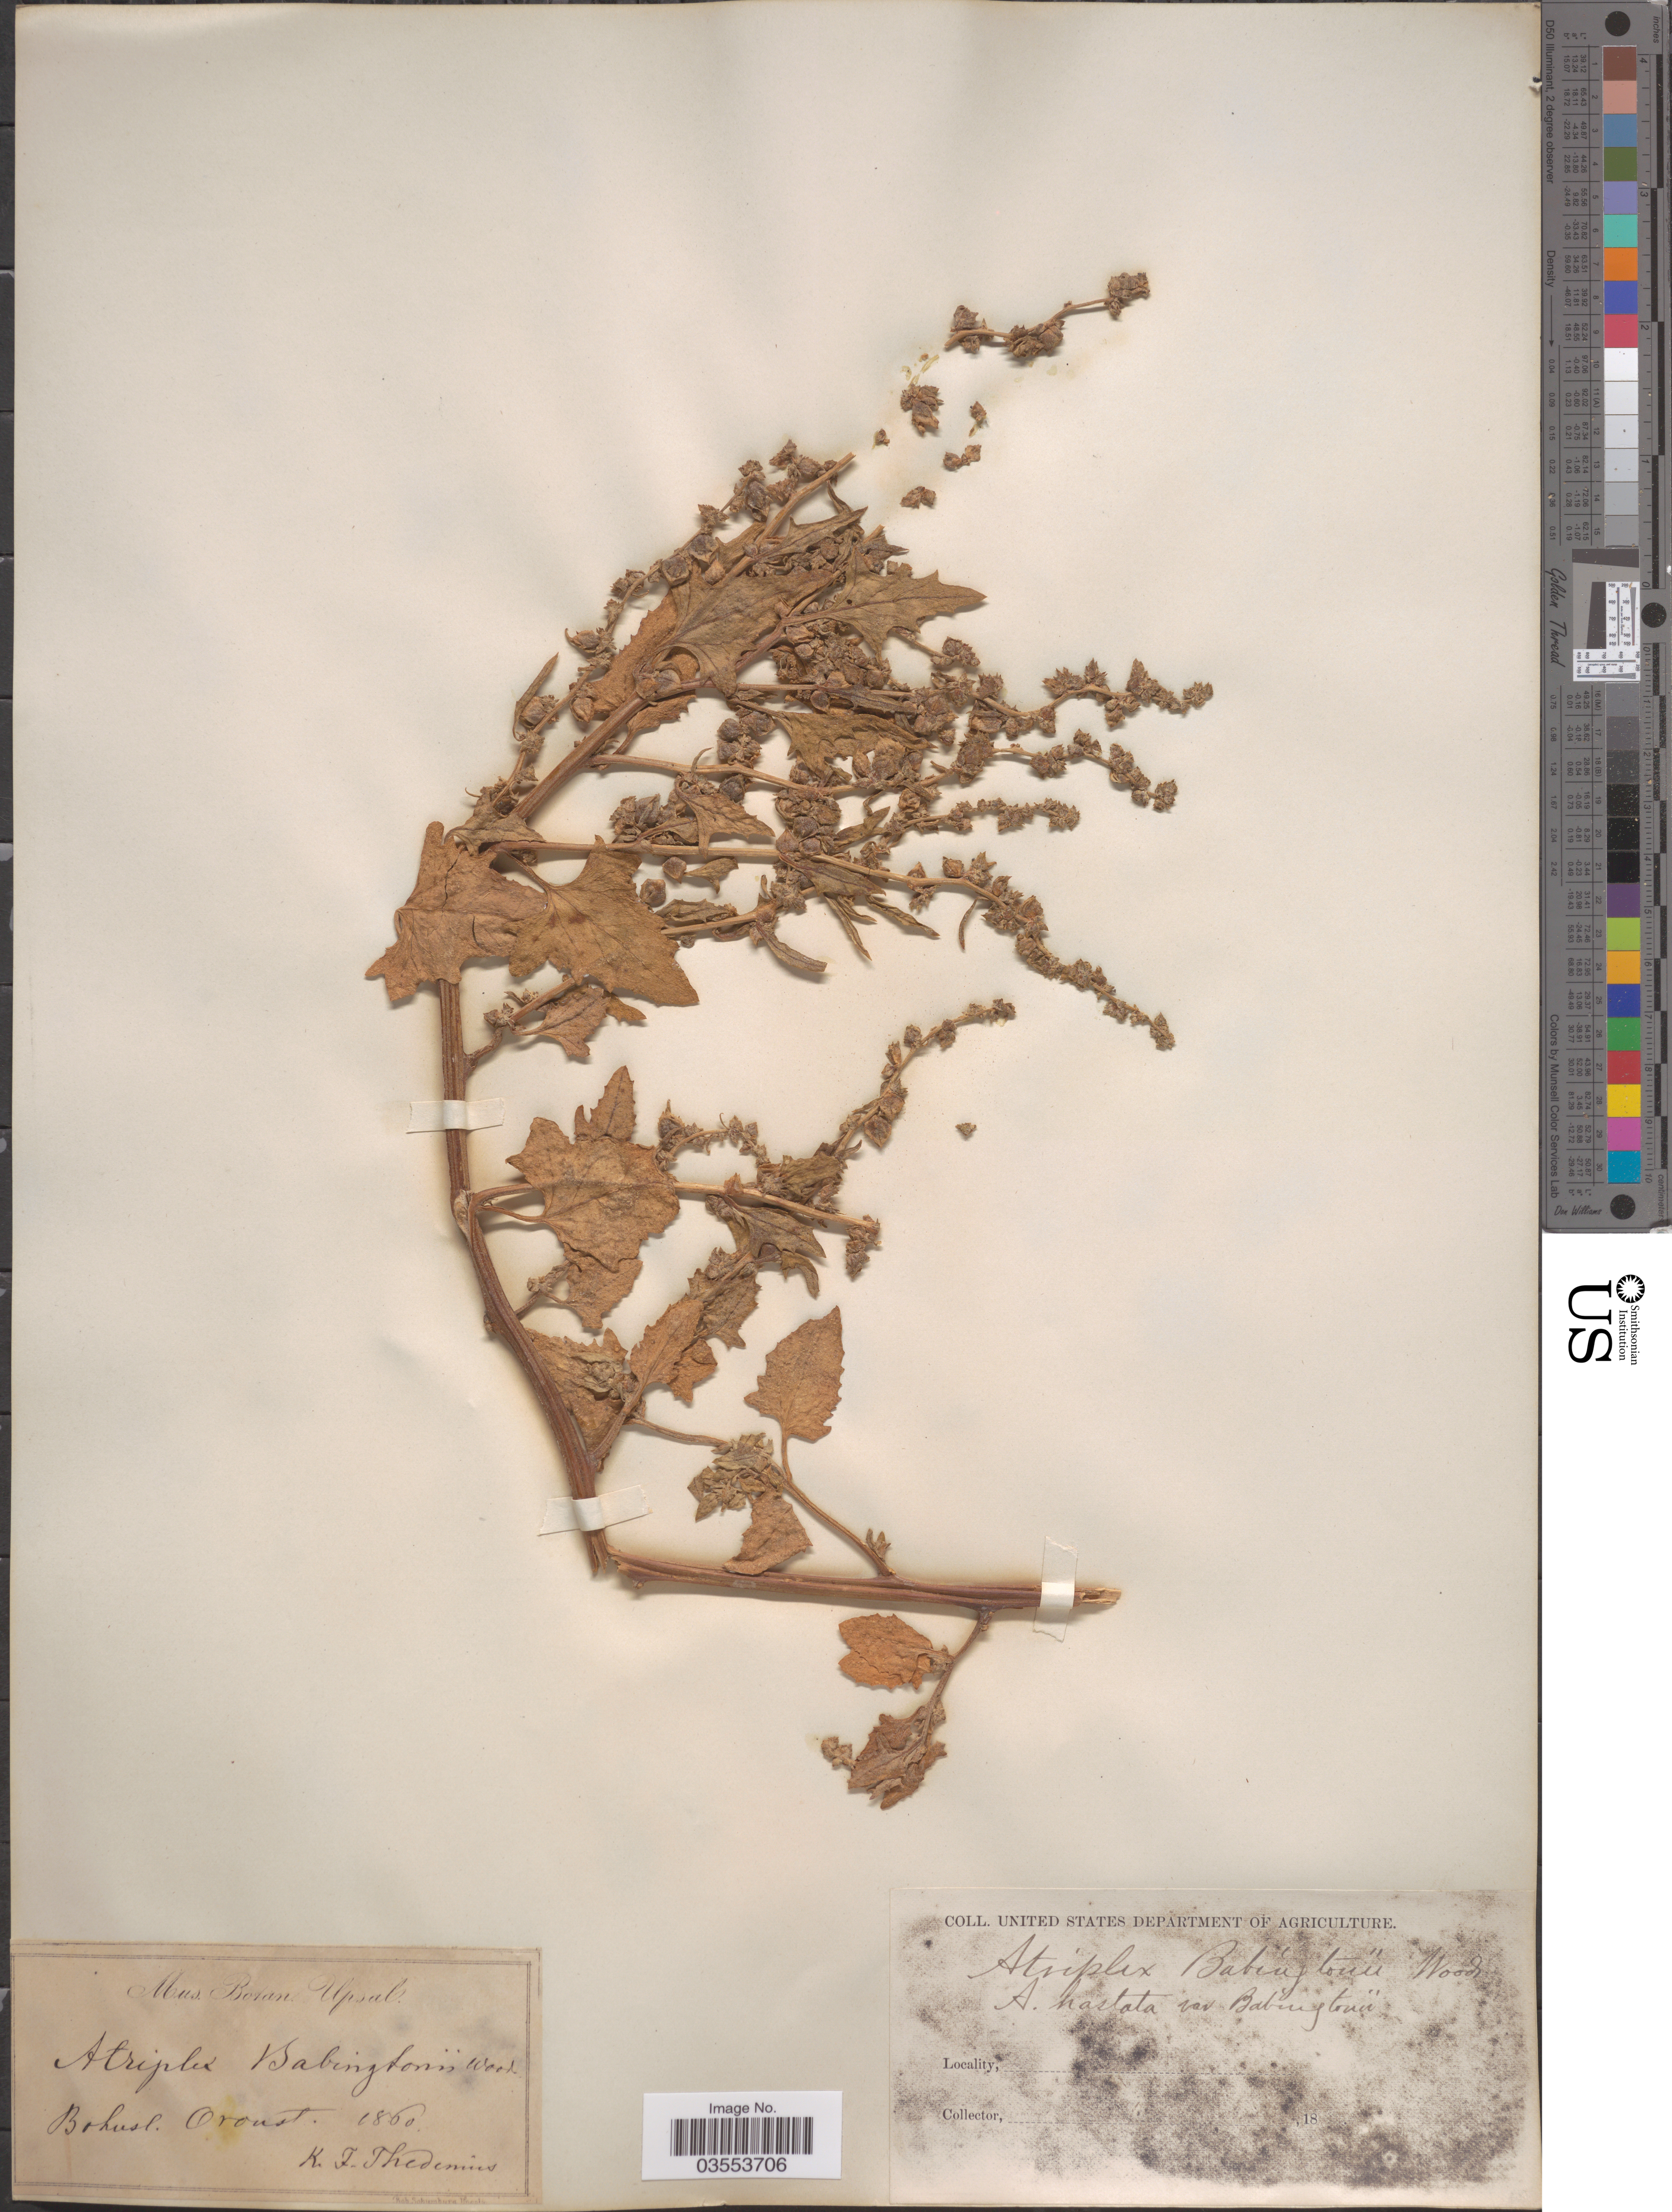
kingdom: Plantae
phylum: Tracheophyta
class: Magnoliopsida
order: Caryophyllales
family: Amaranthaceae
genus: Atriplex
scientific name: Atriplex babingtonii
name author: J. Woods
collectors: K. Thedenius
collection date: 1860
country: Sweden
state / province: Västra Götaland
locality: Bohusl. Oroust.